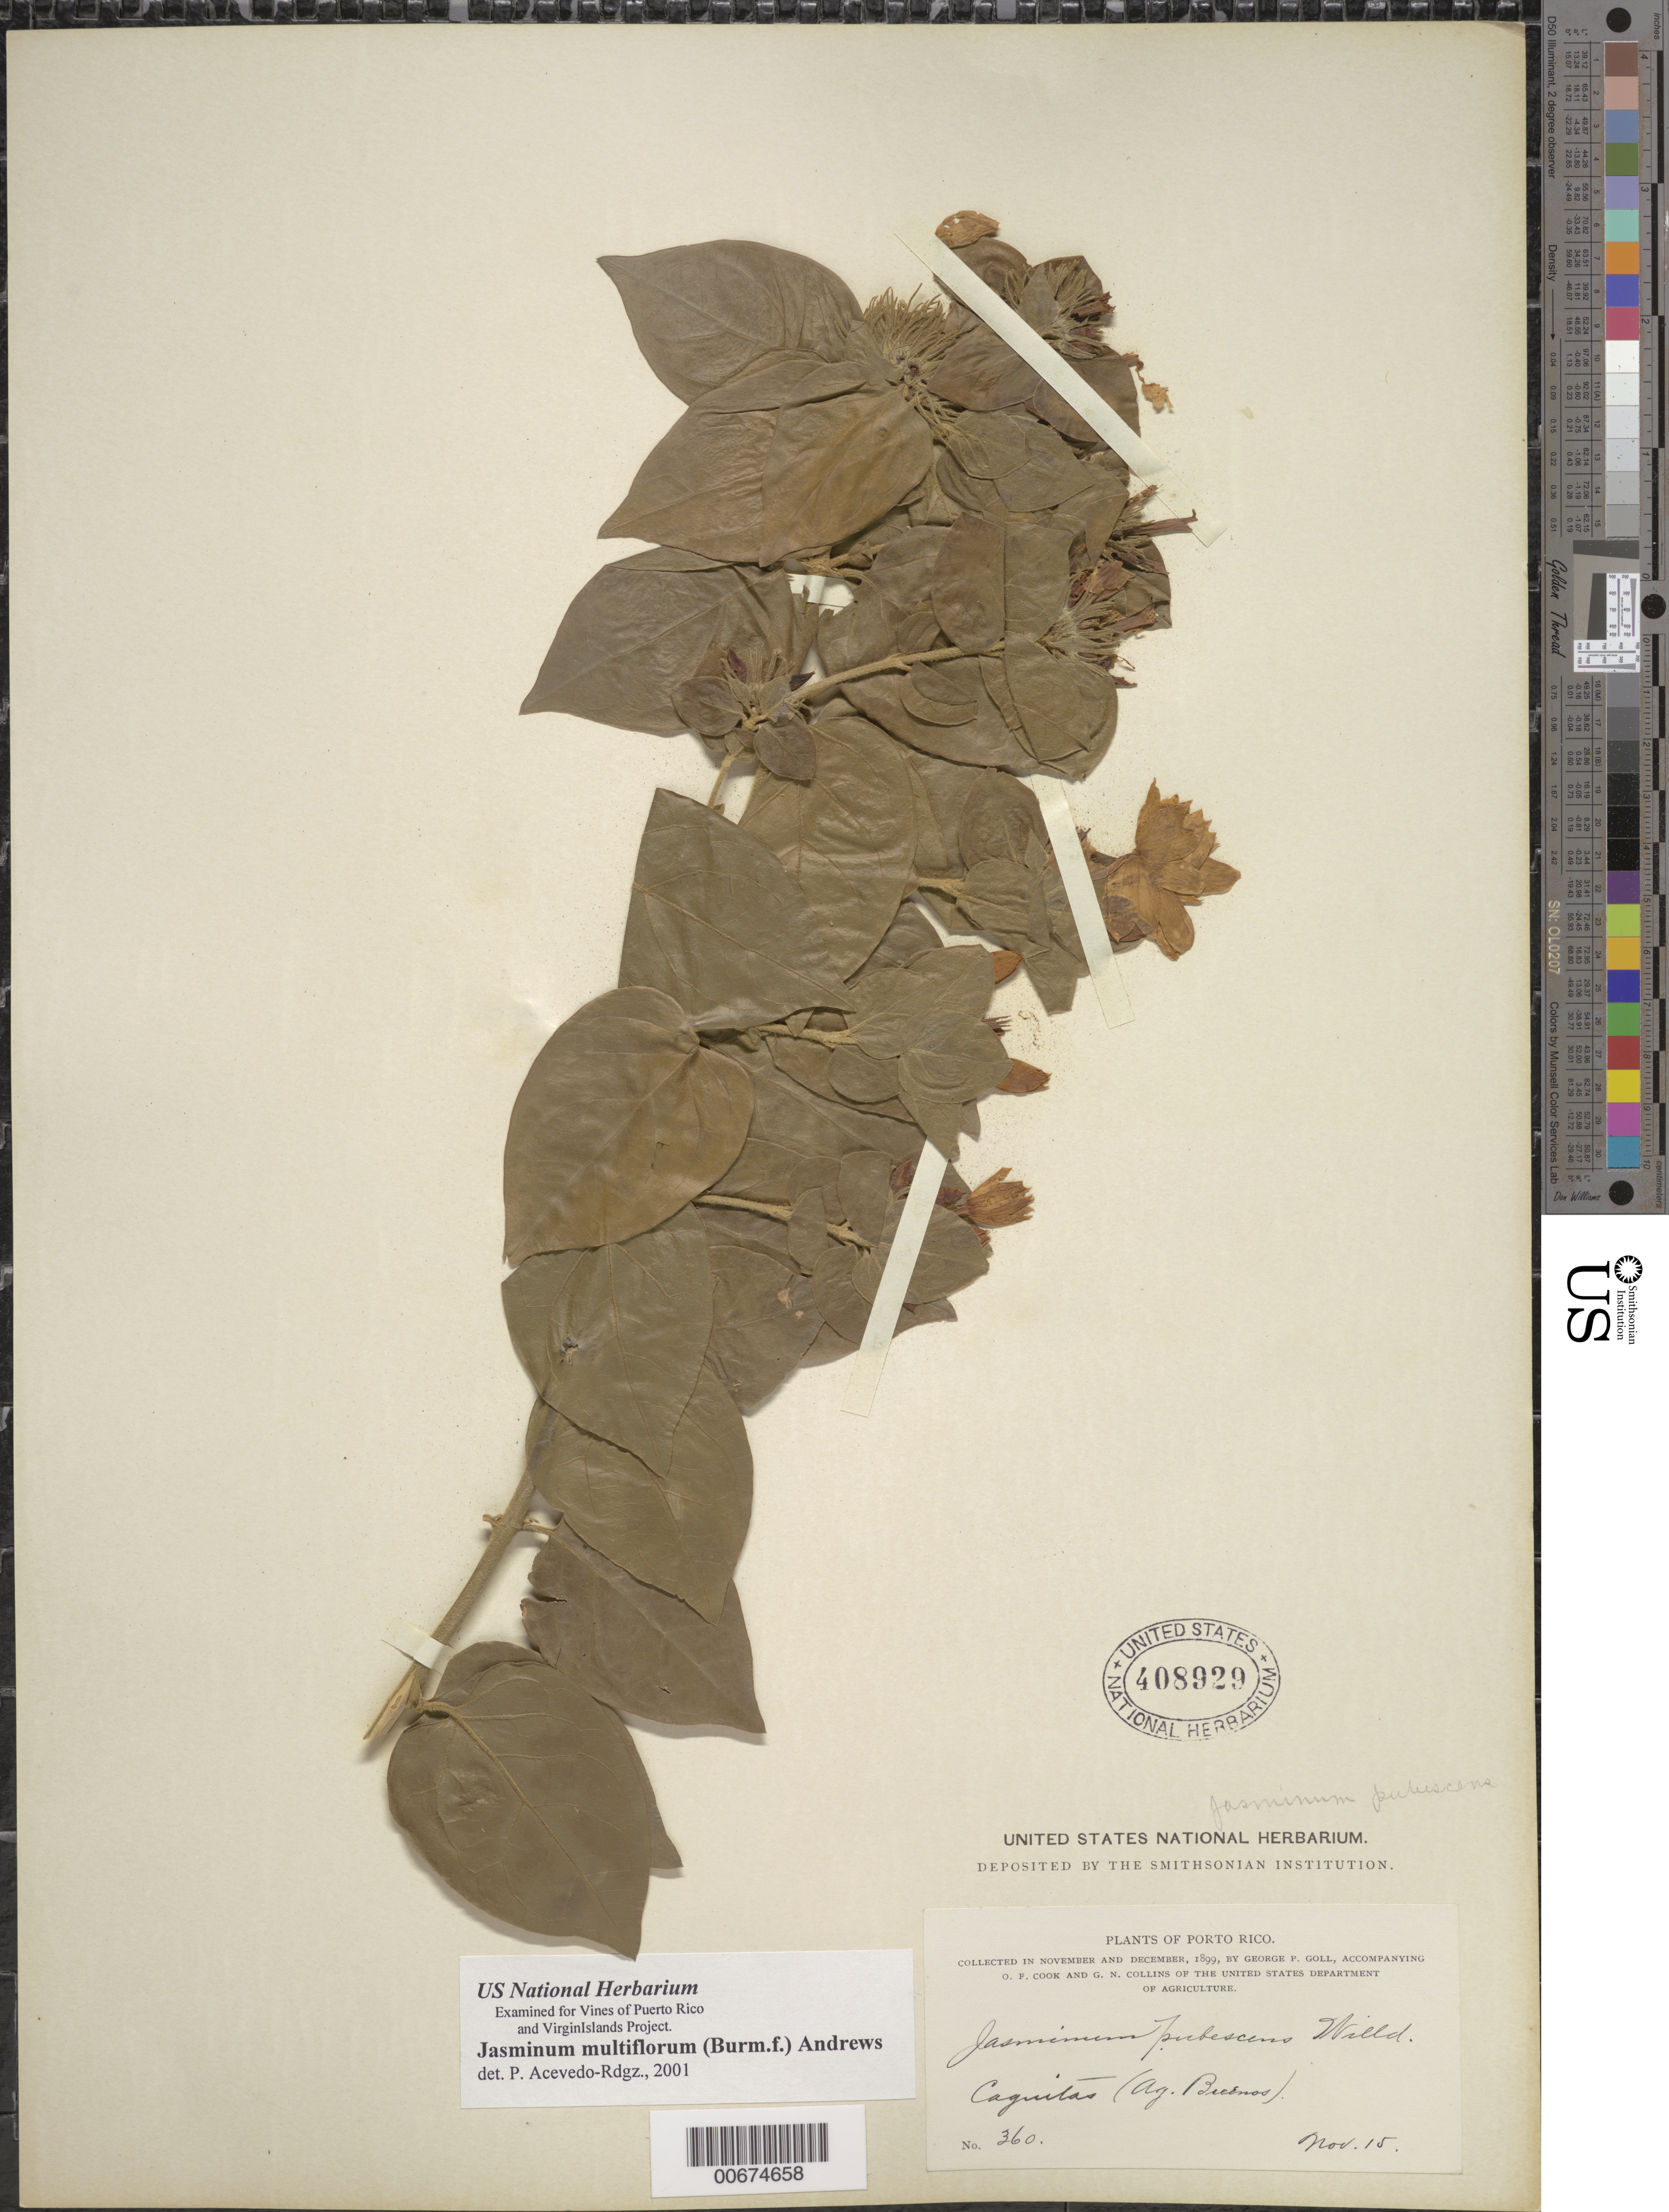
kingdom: Plantae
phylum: Tracheophyta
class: Magnoliopsida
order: Lamiales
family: Oleaceae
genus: Jasminum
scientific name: Jasminum multiflorum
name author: (Burm. f.) Andrews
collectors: G. Goll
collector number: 360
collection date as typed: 15 Nov 1899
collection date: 1899-11-15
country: Puerto Rico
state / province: Caguas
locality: Caguitas.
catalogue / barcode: US 408929